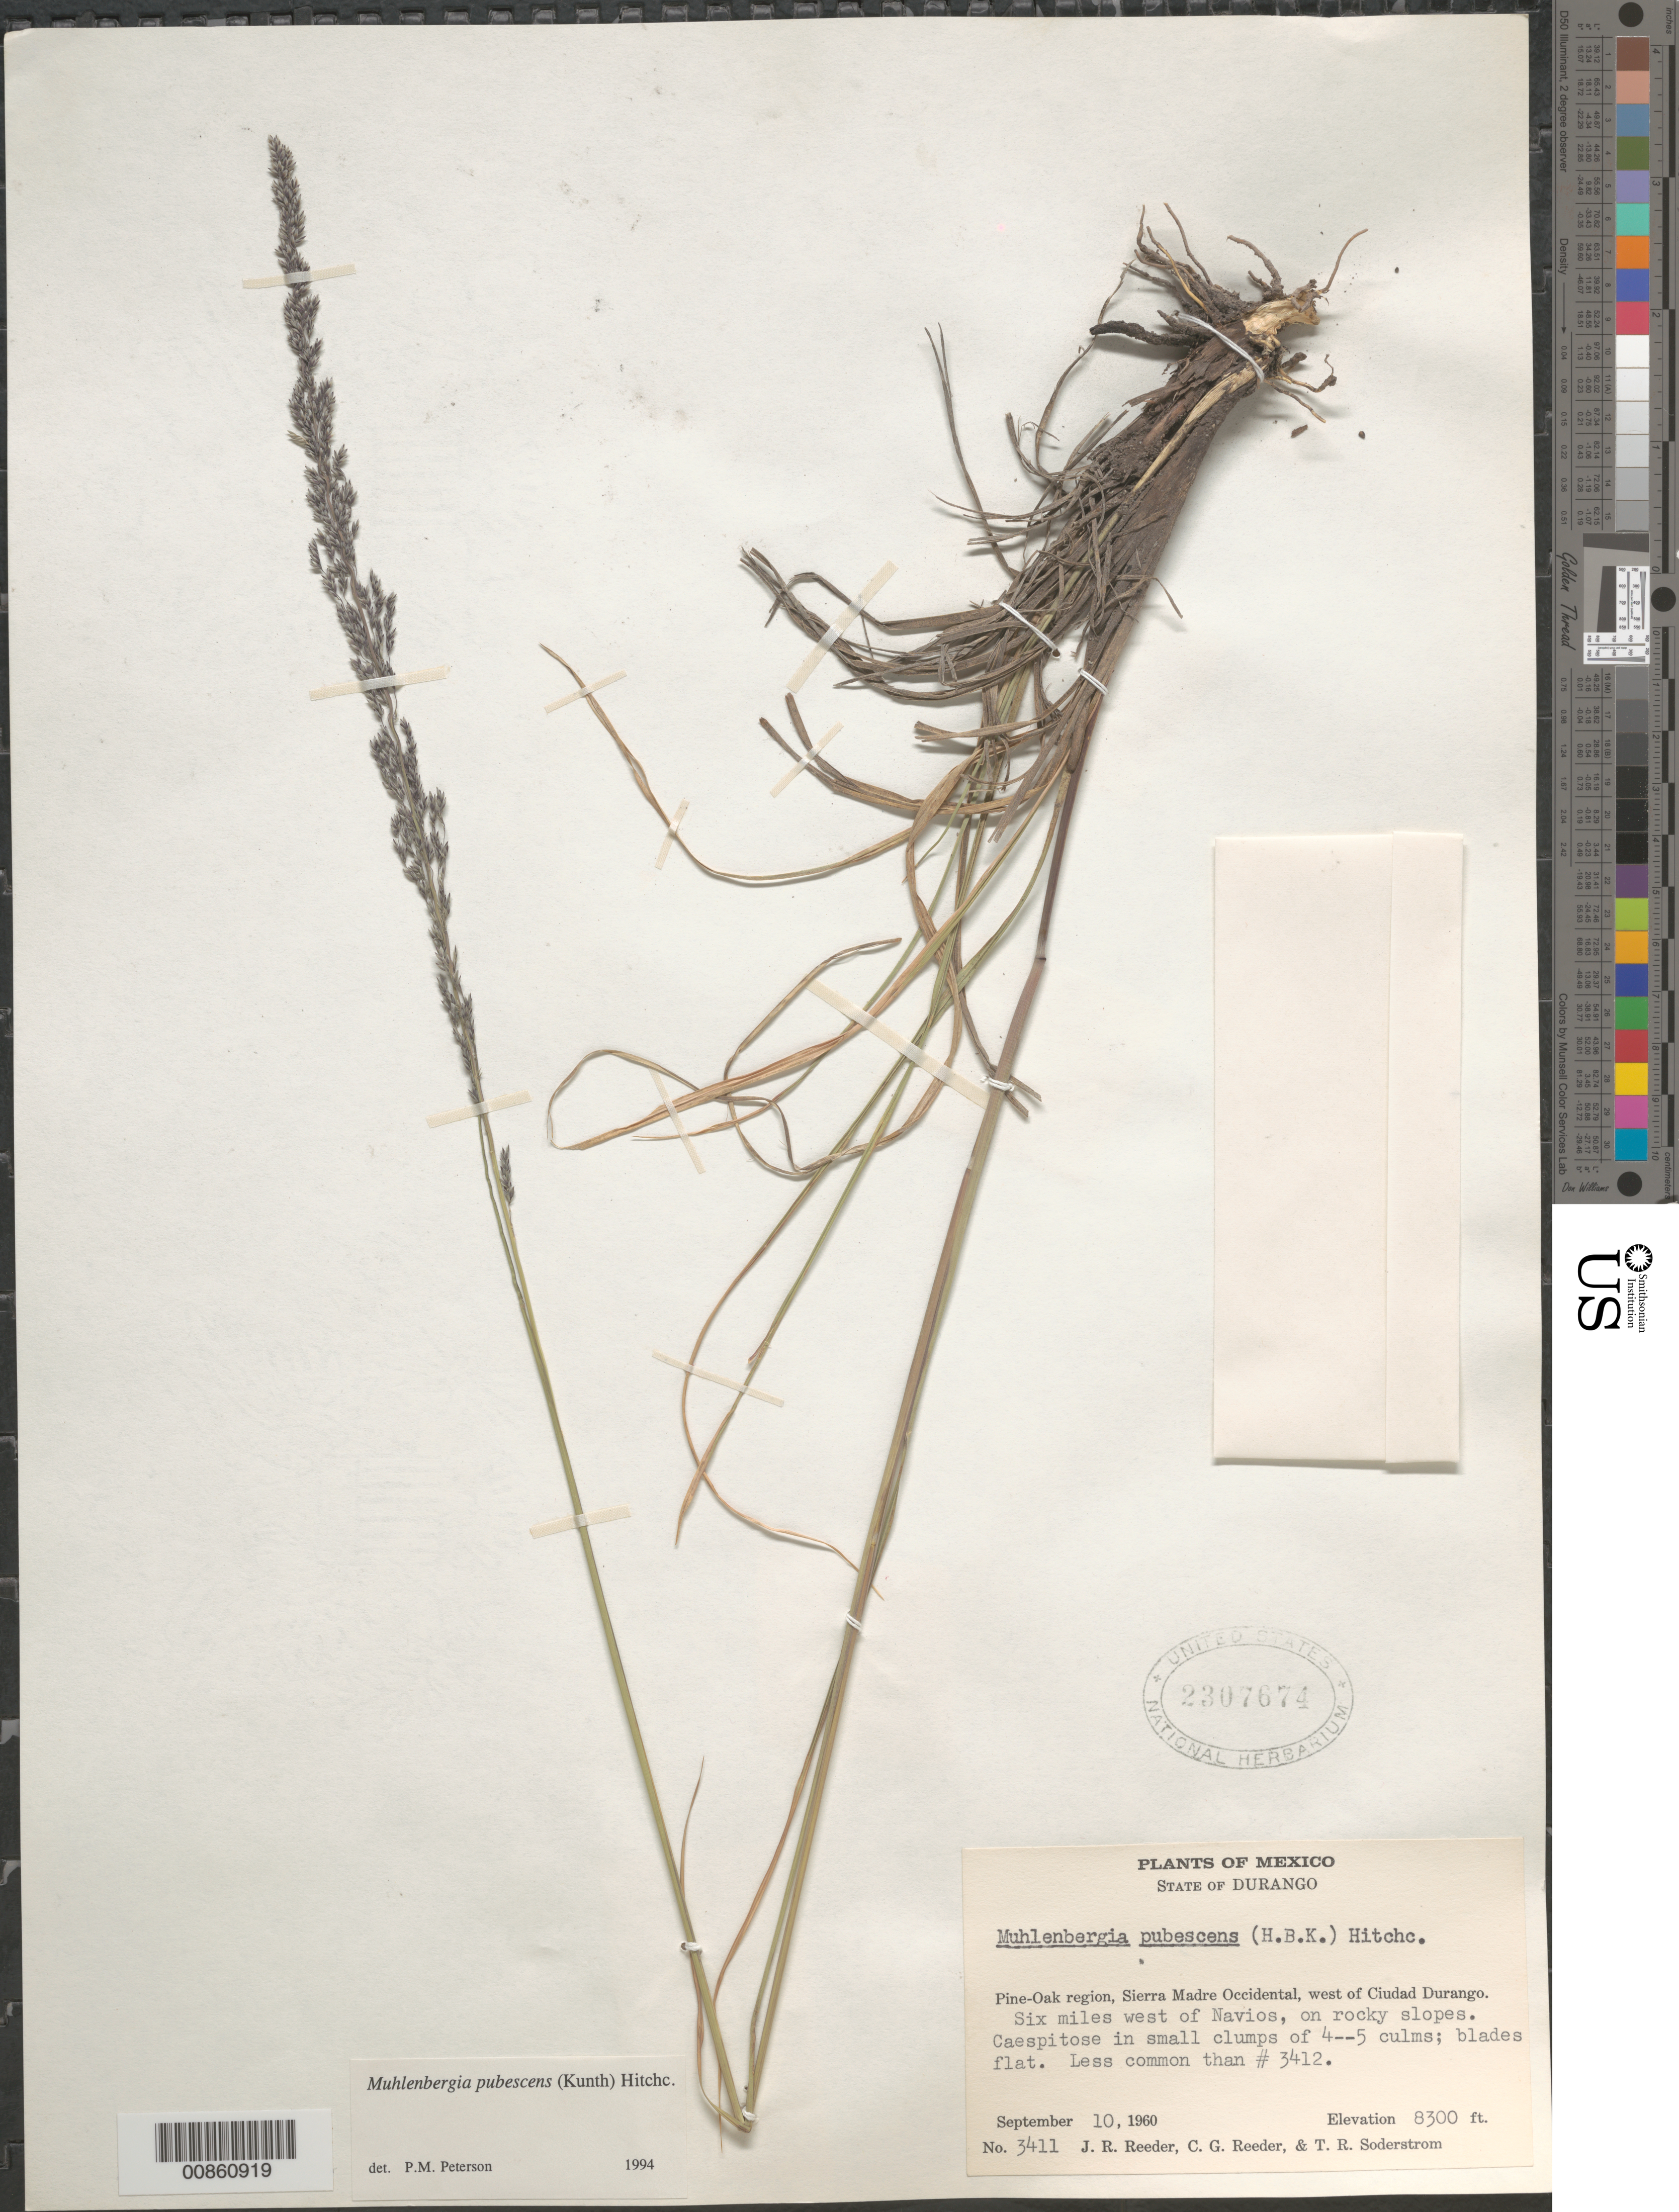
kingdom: Plantae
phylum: Tracheophyta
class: Liliopsida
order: Poales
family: Poaceae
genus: Muhlenbergia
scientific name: Muhlenbergia pubescens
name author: (Kunth) Hitchc.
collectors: J. R. Reeder & C. G. Reeder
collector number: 3411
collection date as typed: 10 Sep 1960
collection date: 1960-09-10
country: Mexico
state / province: Durango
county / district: Durango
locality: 6 mi W of Navios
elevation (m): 2530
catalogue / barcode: US 2307674